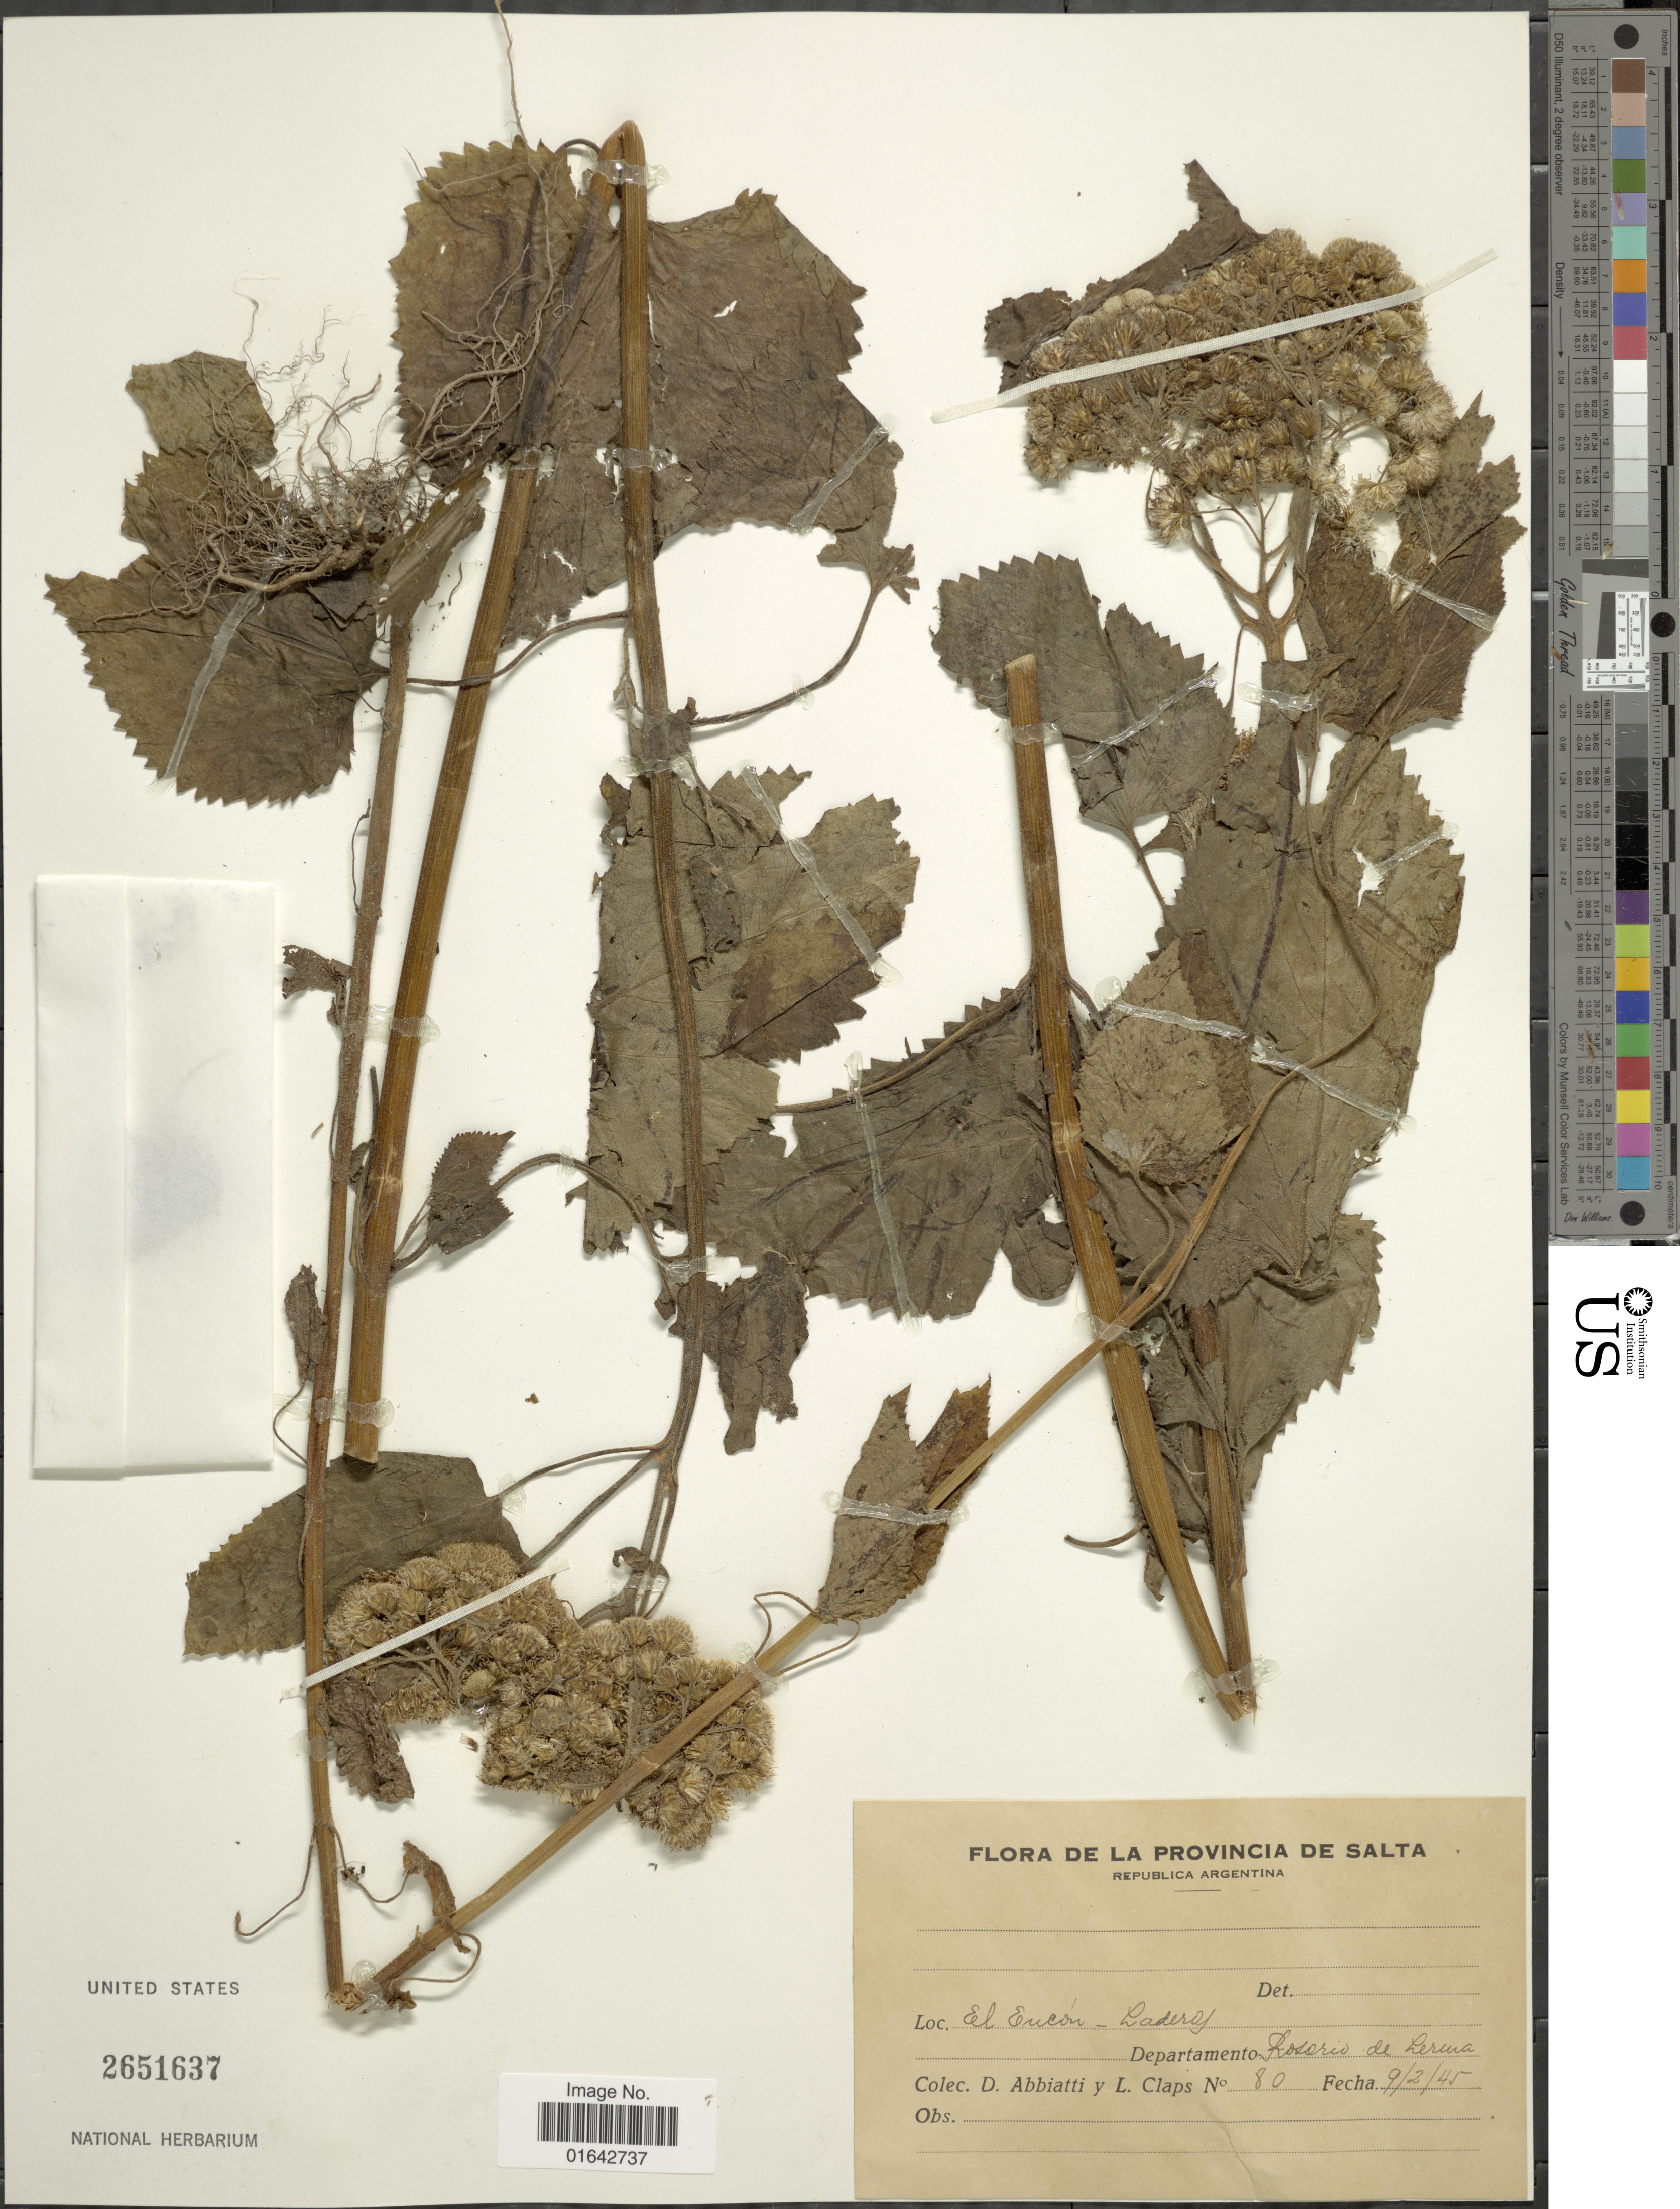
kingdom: Plantae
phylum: Tracheophyta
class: Magnoliopsida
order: Asterales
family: Asteraceae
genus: Urolepis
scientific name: Urolepis hecatantha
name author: (DC.) R.M. King & H. Rob.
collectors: D. Abbiatti & L. Claps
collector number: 80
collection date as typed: Transcribed d/m/y: 9/2/45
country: Argentina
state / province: Salta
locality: Provincia de Salta, El Eucor, Laderay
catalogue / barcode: US 2651637